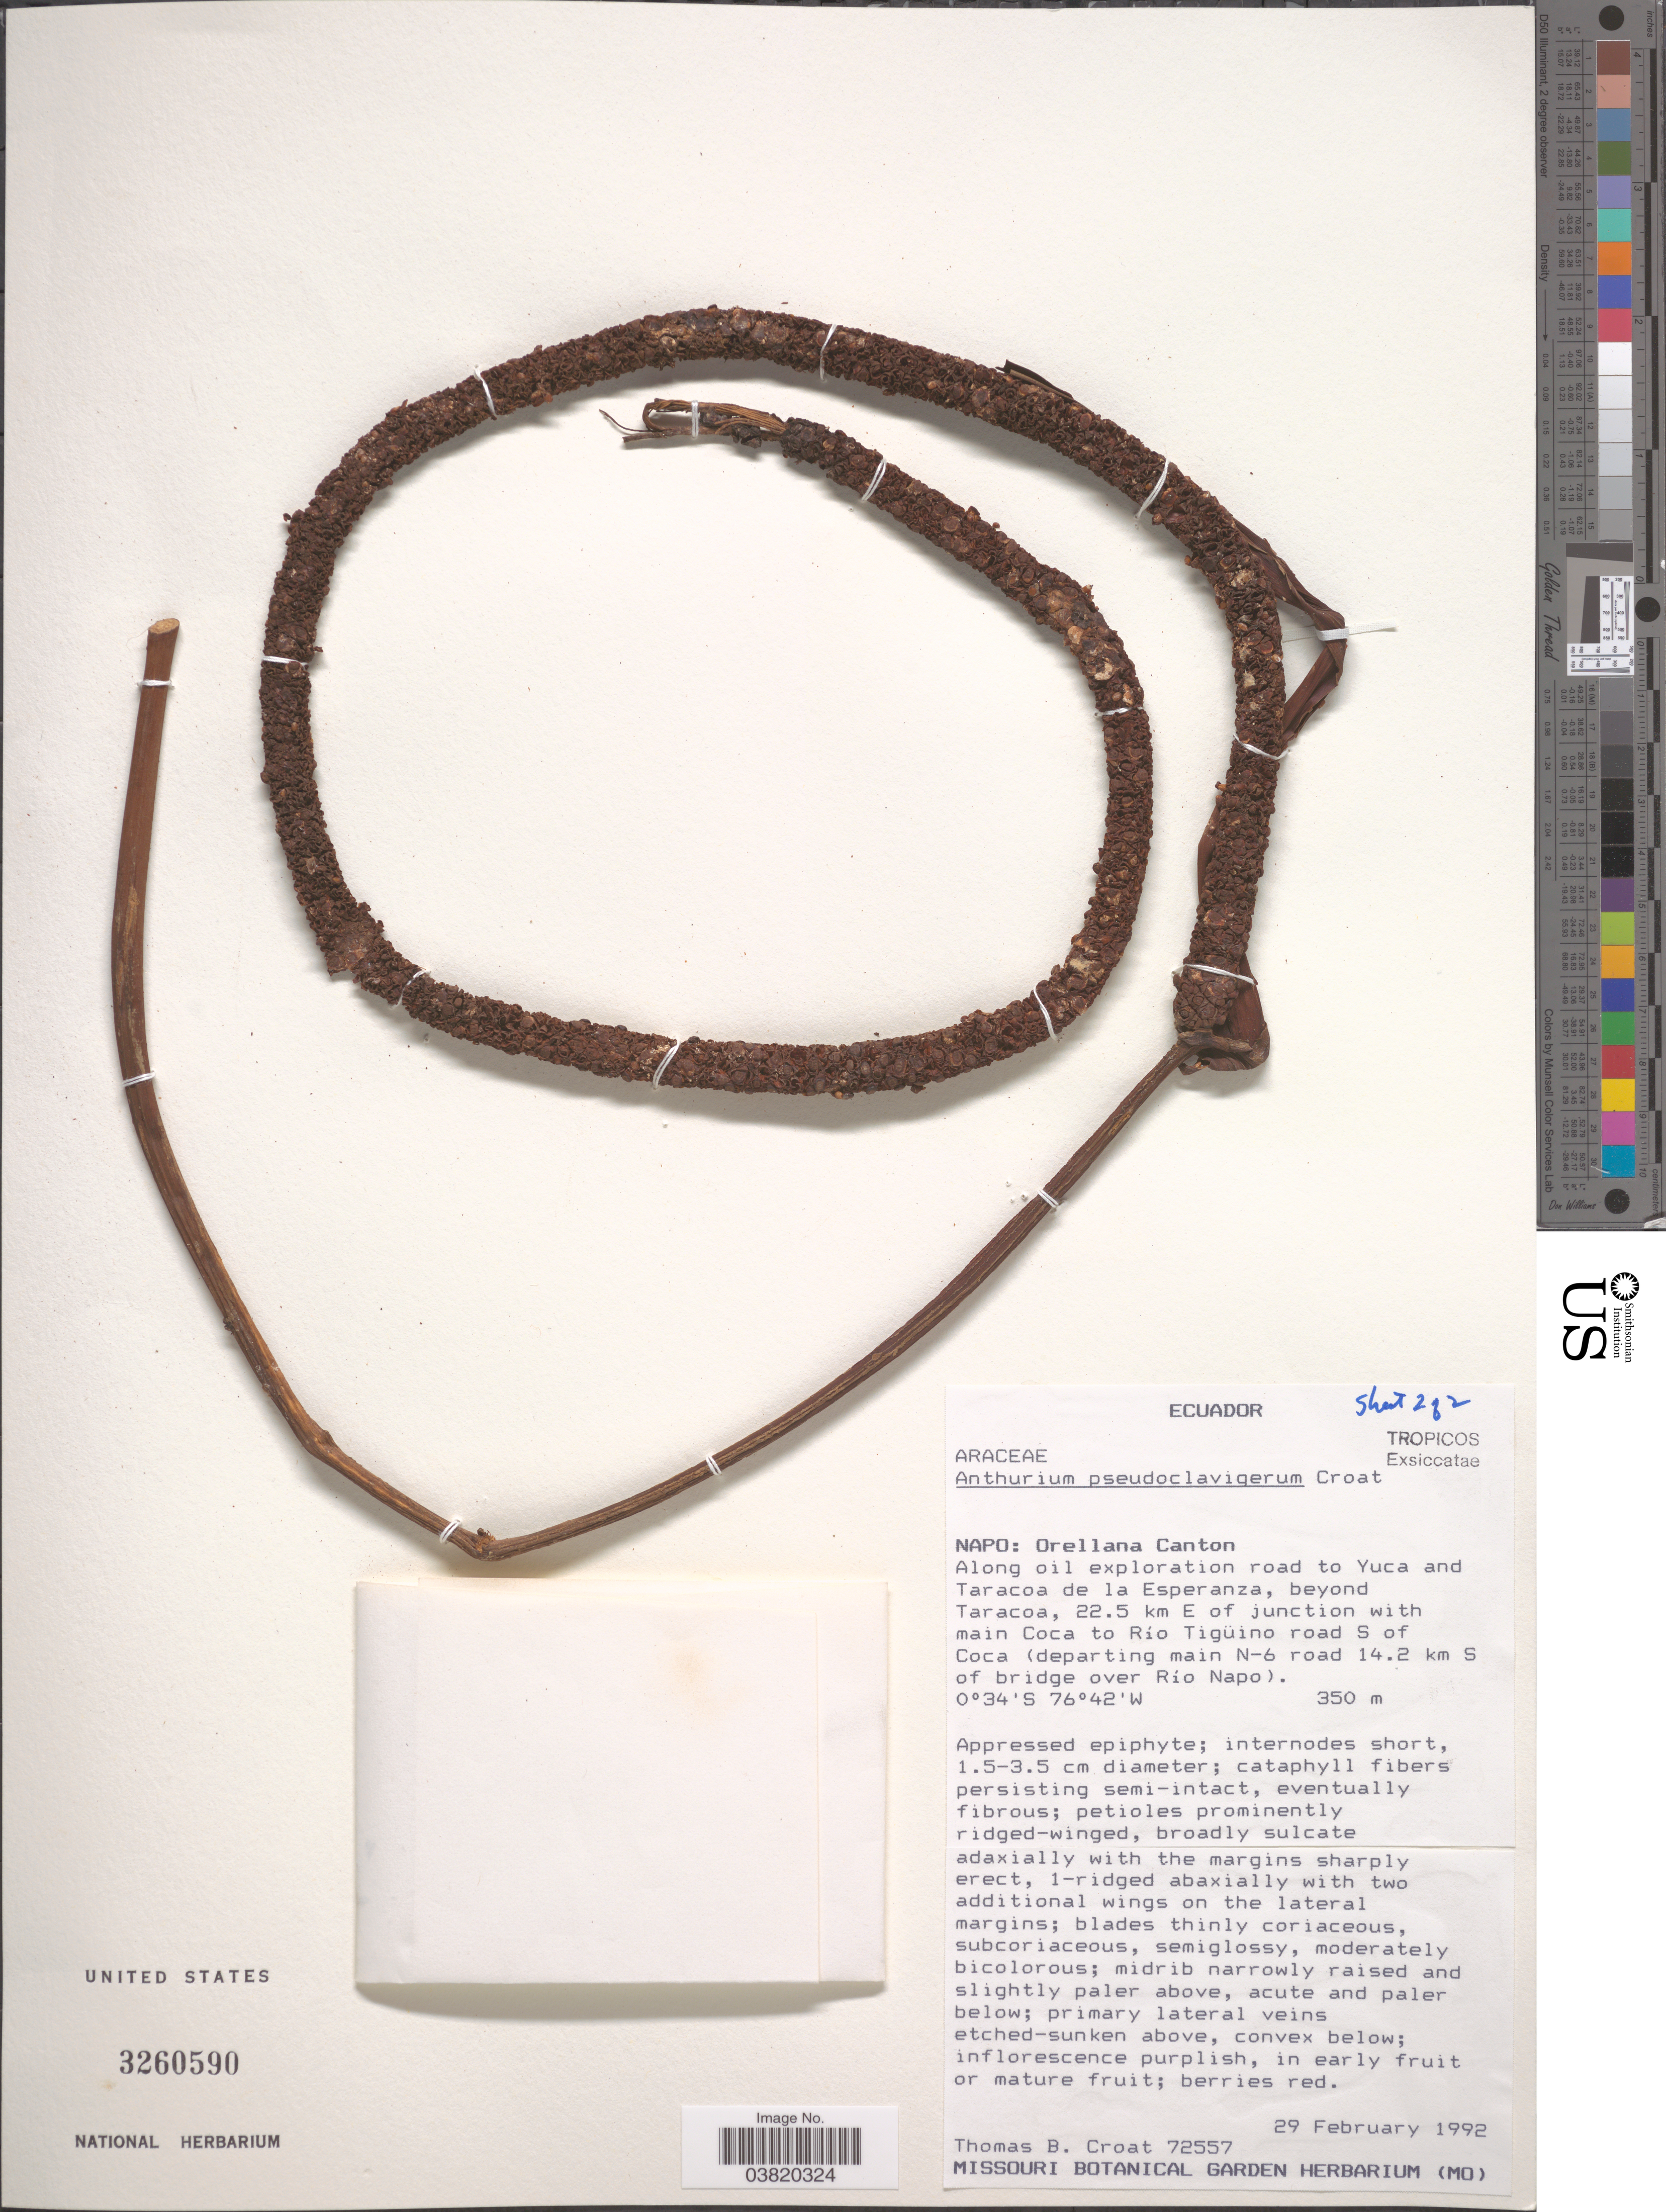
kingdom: Plantae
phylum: Tracheophyta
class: Liliopsida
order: Alismatales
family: Araceae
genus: Anthurium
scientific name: Anthurium pseudoclavigerum Croat, ined.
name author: Croat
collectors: T. B. Croat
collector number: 72557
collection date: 1992-02-29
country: Ecuador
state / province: Napo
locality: Orellana Canton. Along oil exploration road to Yuca and Taracoa de la Esperanza, beyond Taracoa, 22.5 km E of junction with main Coca to Río Tigüino road S of Coca (departing main N-6 road 14.2 km S of bridge over Río Napo).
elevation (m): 350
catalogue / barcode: US 3260590